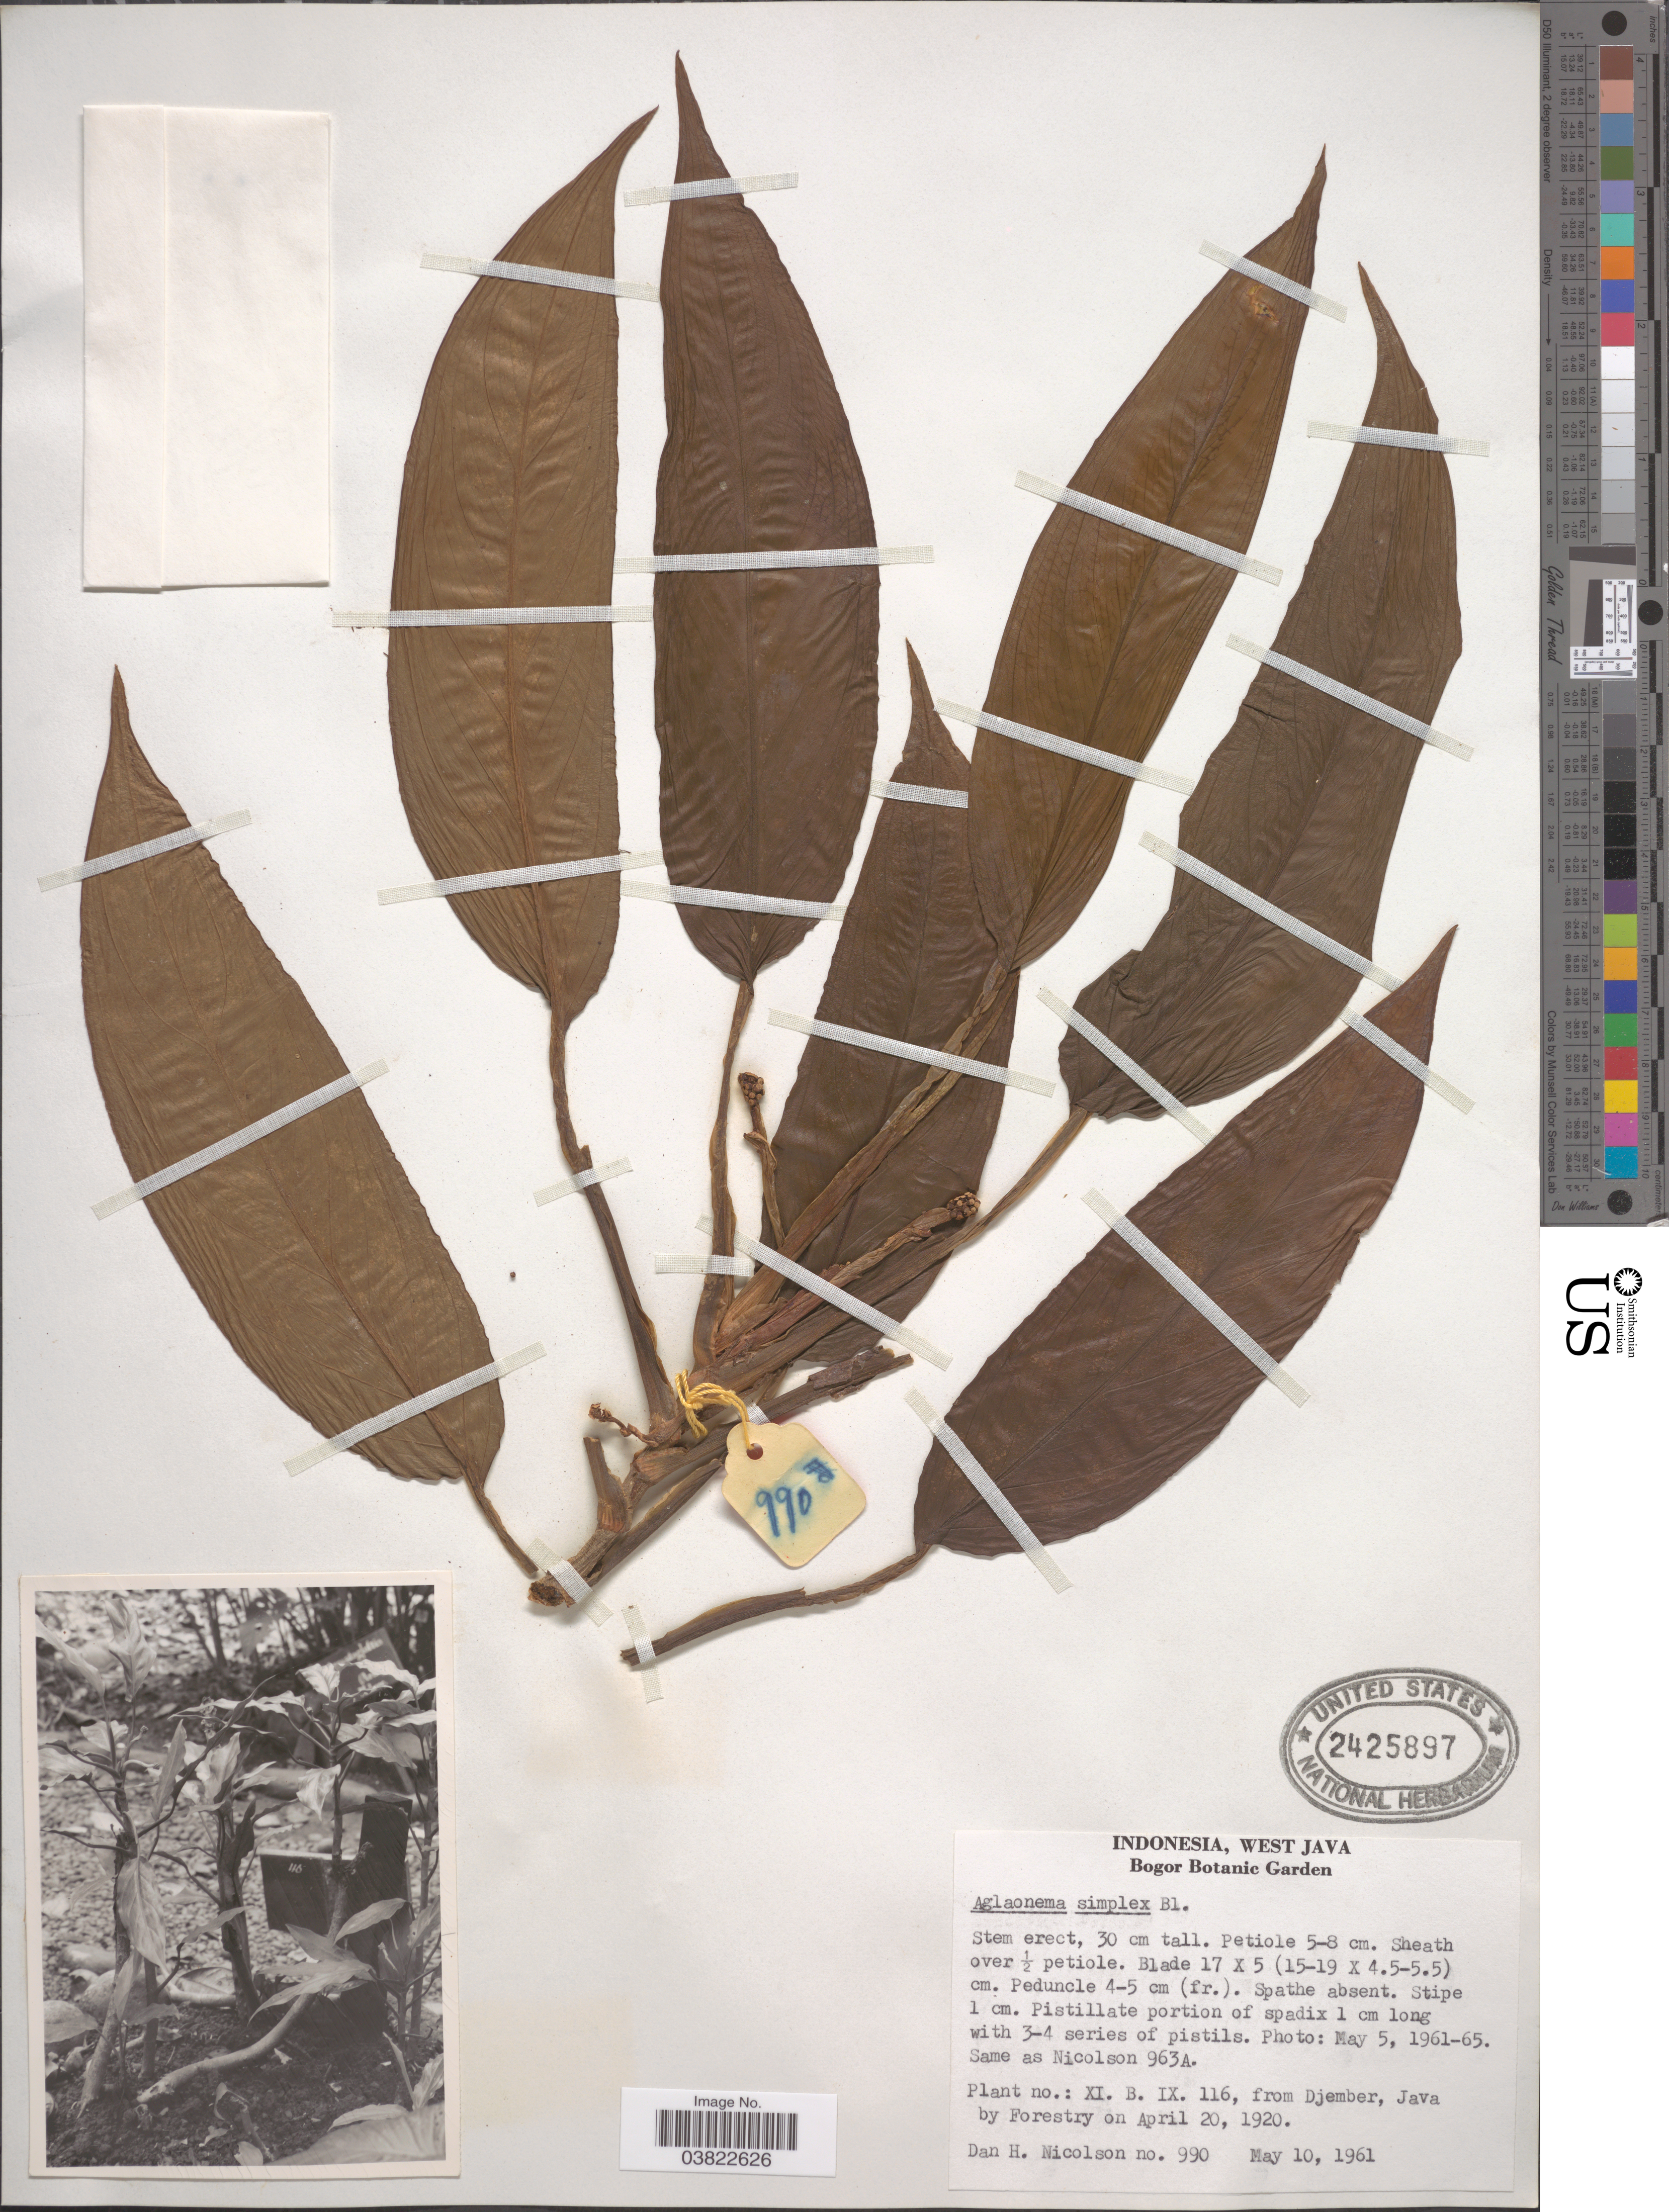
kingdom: Plantae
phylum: Tracheophyta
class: Liliopsida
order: Alismatales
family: Araceae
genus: Aglaonema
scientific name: Aglaonema simplex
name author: Blume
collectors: D. H. Nicolson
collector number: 990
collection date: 1961-05-10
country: Indonesia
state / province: Java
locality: West Java. Bogor Botanic Garden.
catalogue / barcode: US 2425897